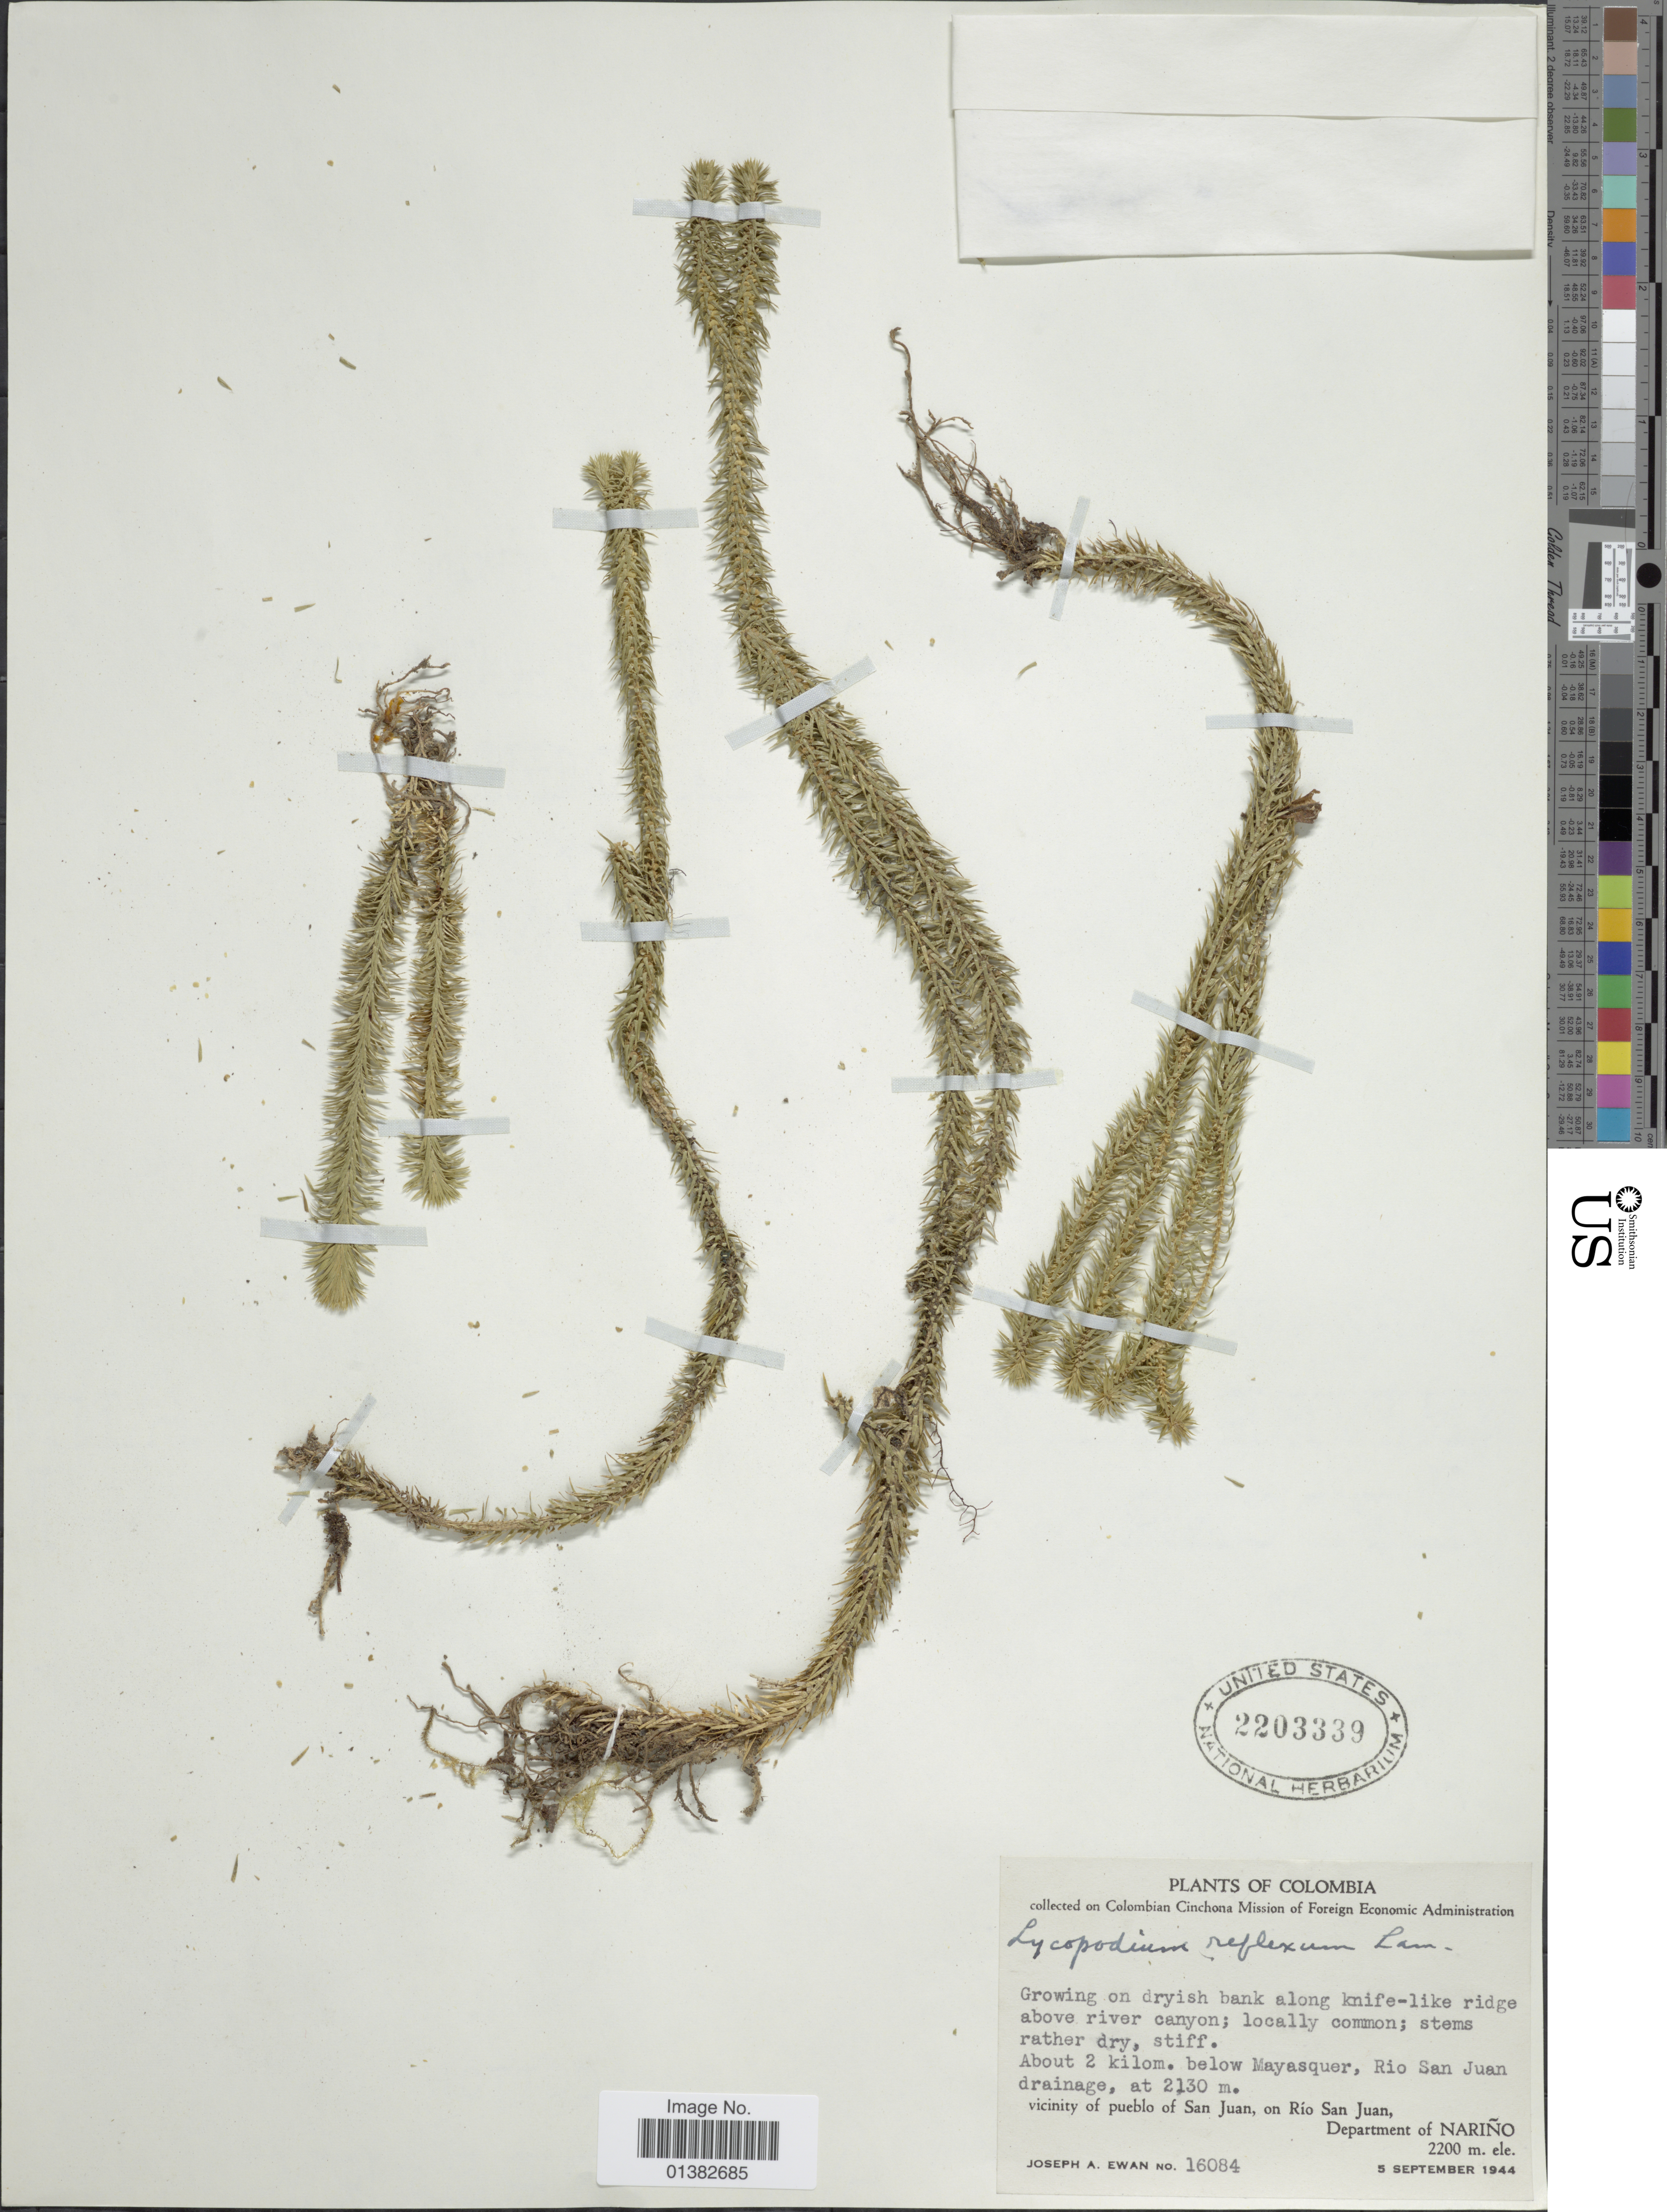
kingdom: Plantae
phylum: Tracheophyta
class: Lycopodiopsida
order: Lycopodiales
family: Lycopodiaceae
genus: Phlegmariurus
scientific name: Phlegmariurus reflexus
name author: (Lam.) B. Øllg.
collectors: J. A. Ewan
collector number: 16084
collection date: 1944-09-05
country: Colombia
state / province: Nariño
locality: About 2 kilom. below Mayasquer, Rio San Juan drainage, vicinity of pueblo of San Juan, on Río San Juan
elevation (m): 2200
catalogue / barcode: US 2203339